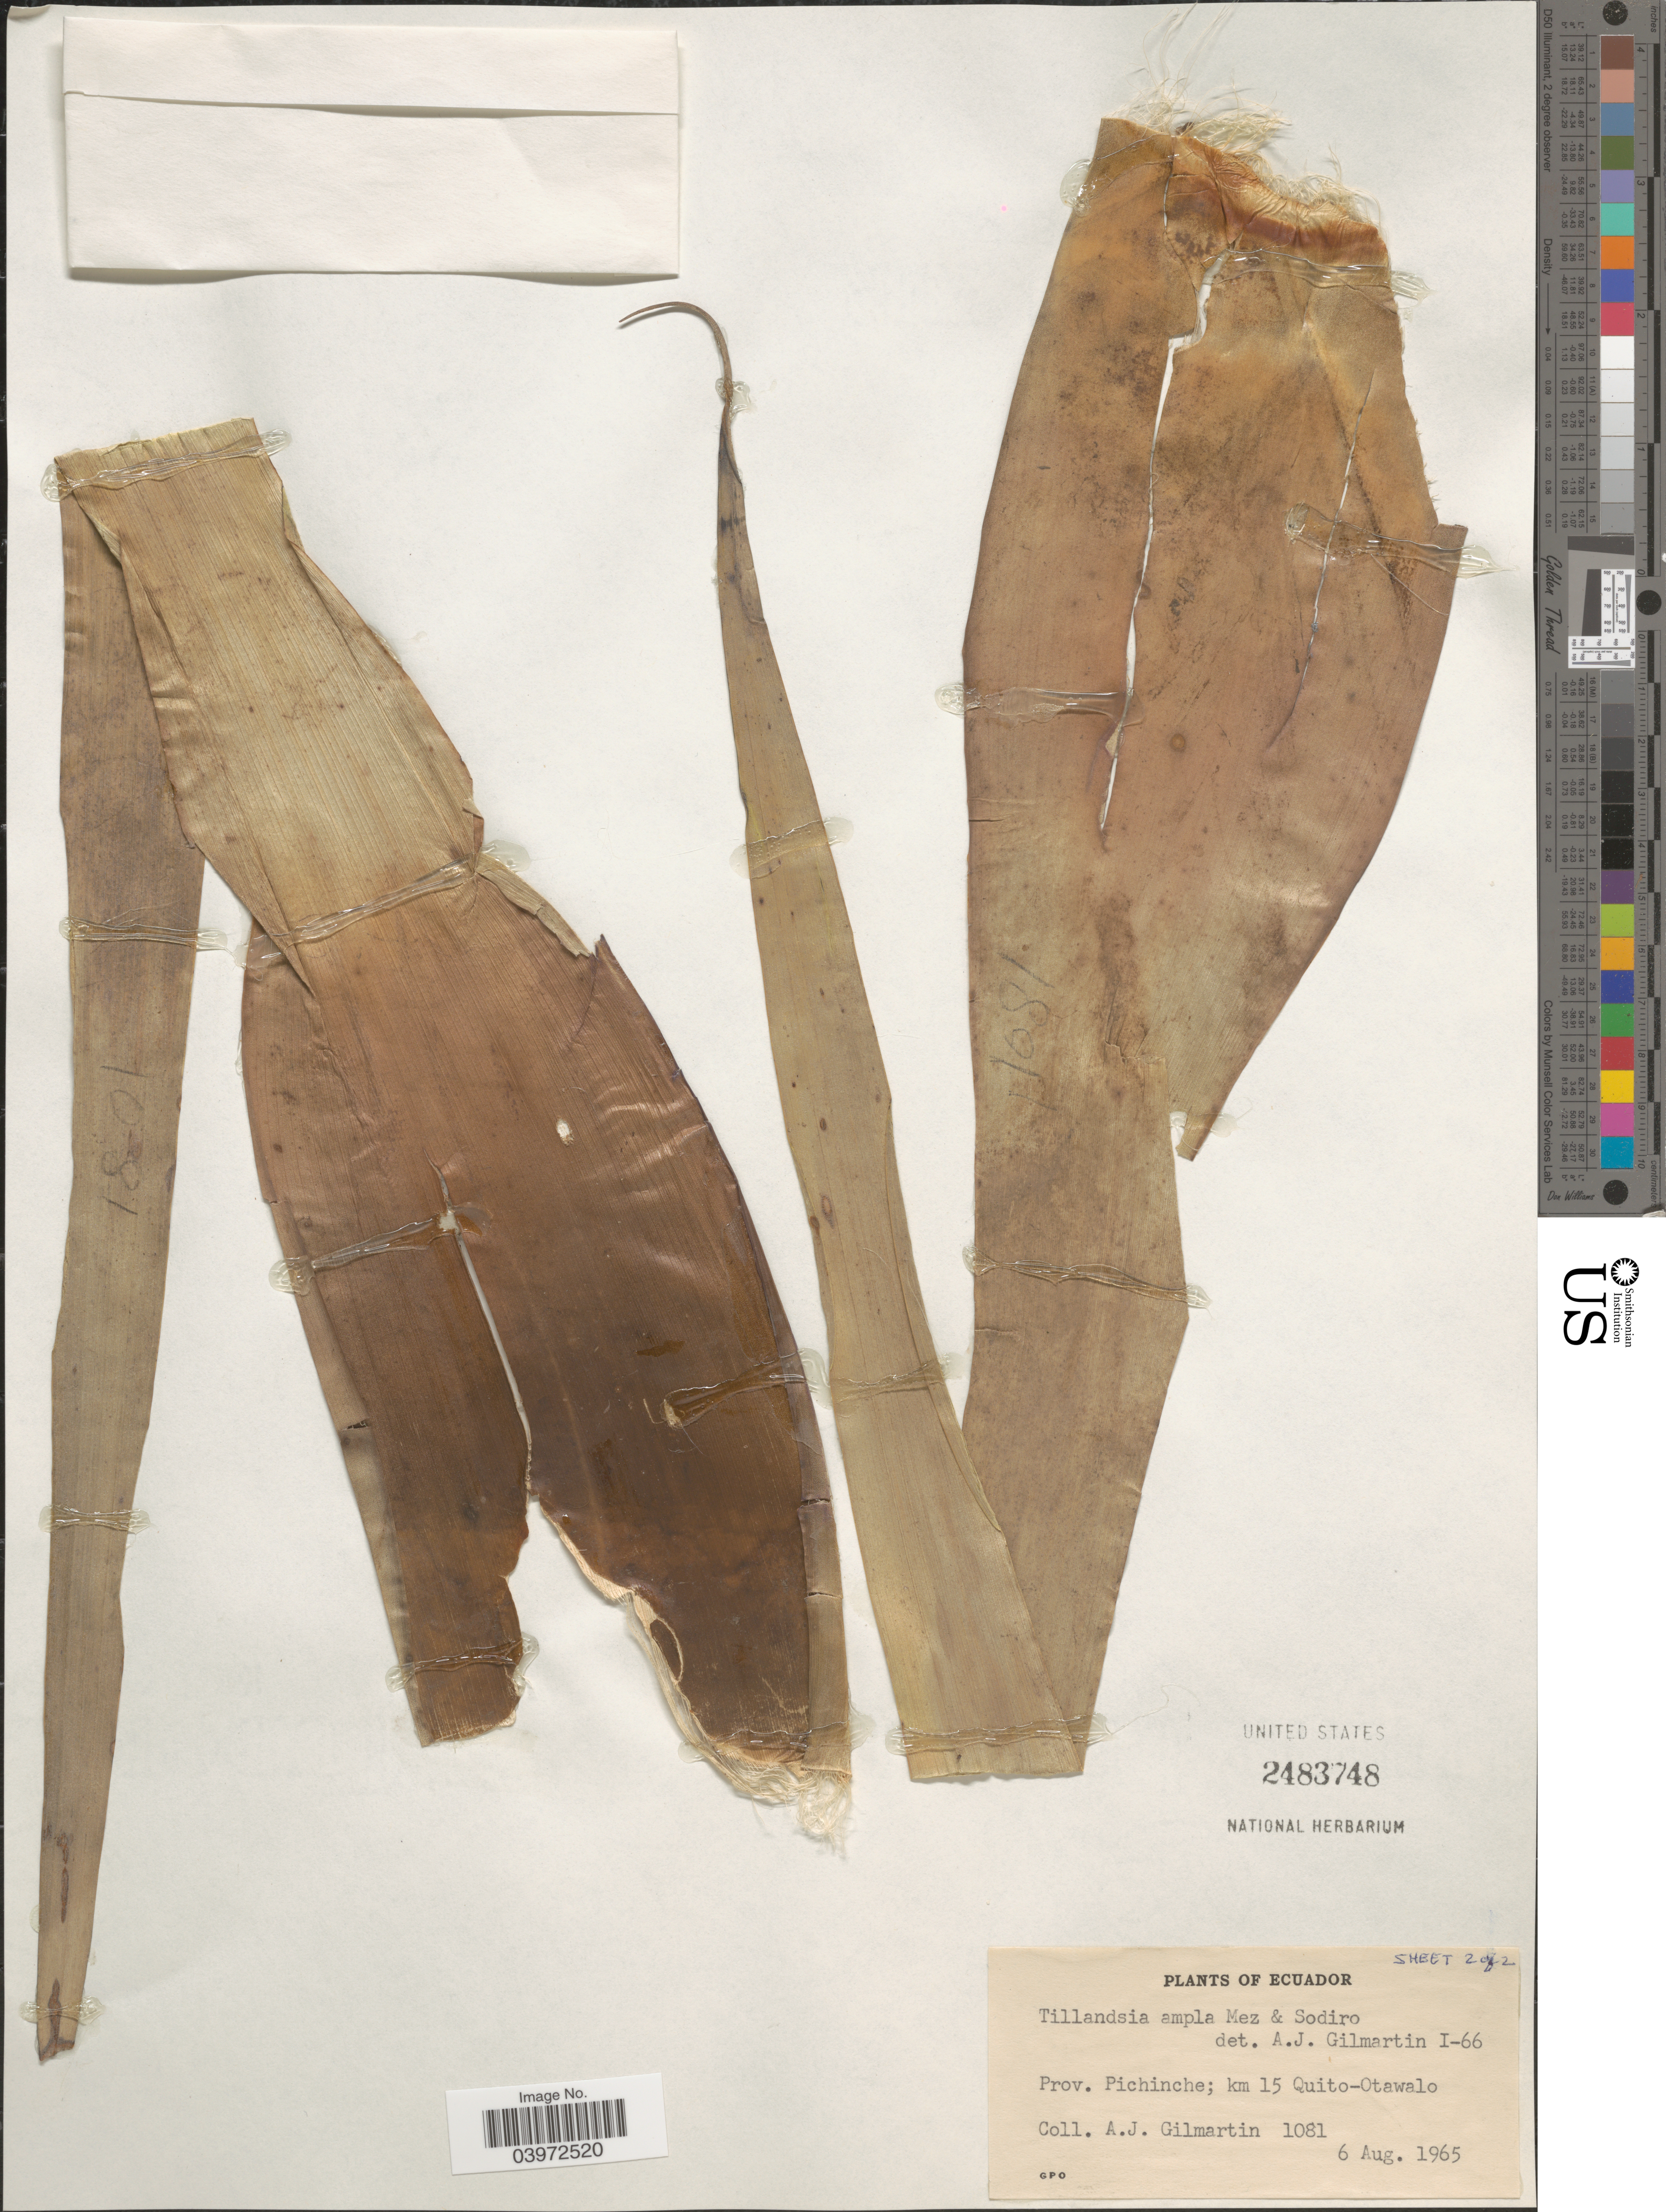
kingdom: Plantae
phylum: Tracheophyta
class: Liliopsida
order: Poales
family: Bromeliaceae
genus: Tillandsia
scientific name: Tillandsia ampla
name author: Mez & Sodiro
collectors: A. J. Gilmartin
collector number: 1081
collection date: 1965-08-06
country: Ecuador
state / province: Pichincha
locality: Km 15 Quito-Otawalo.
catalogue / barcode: US 2483748